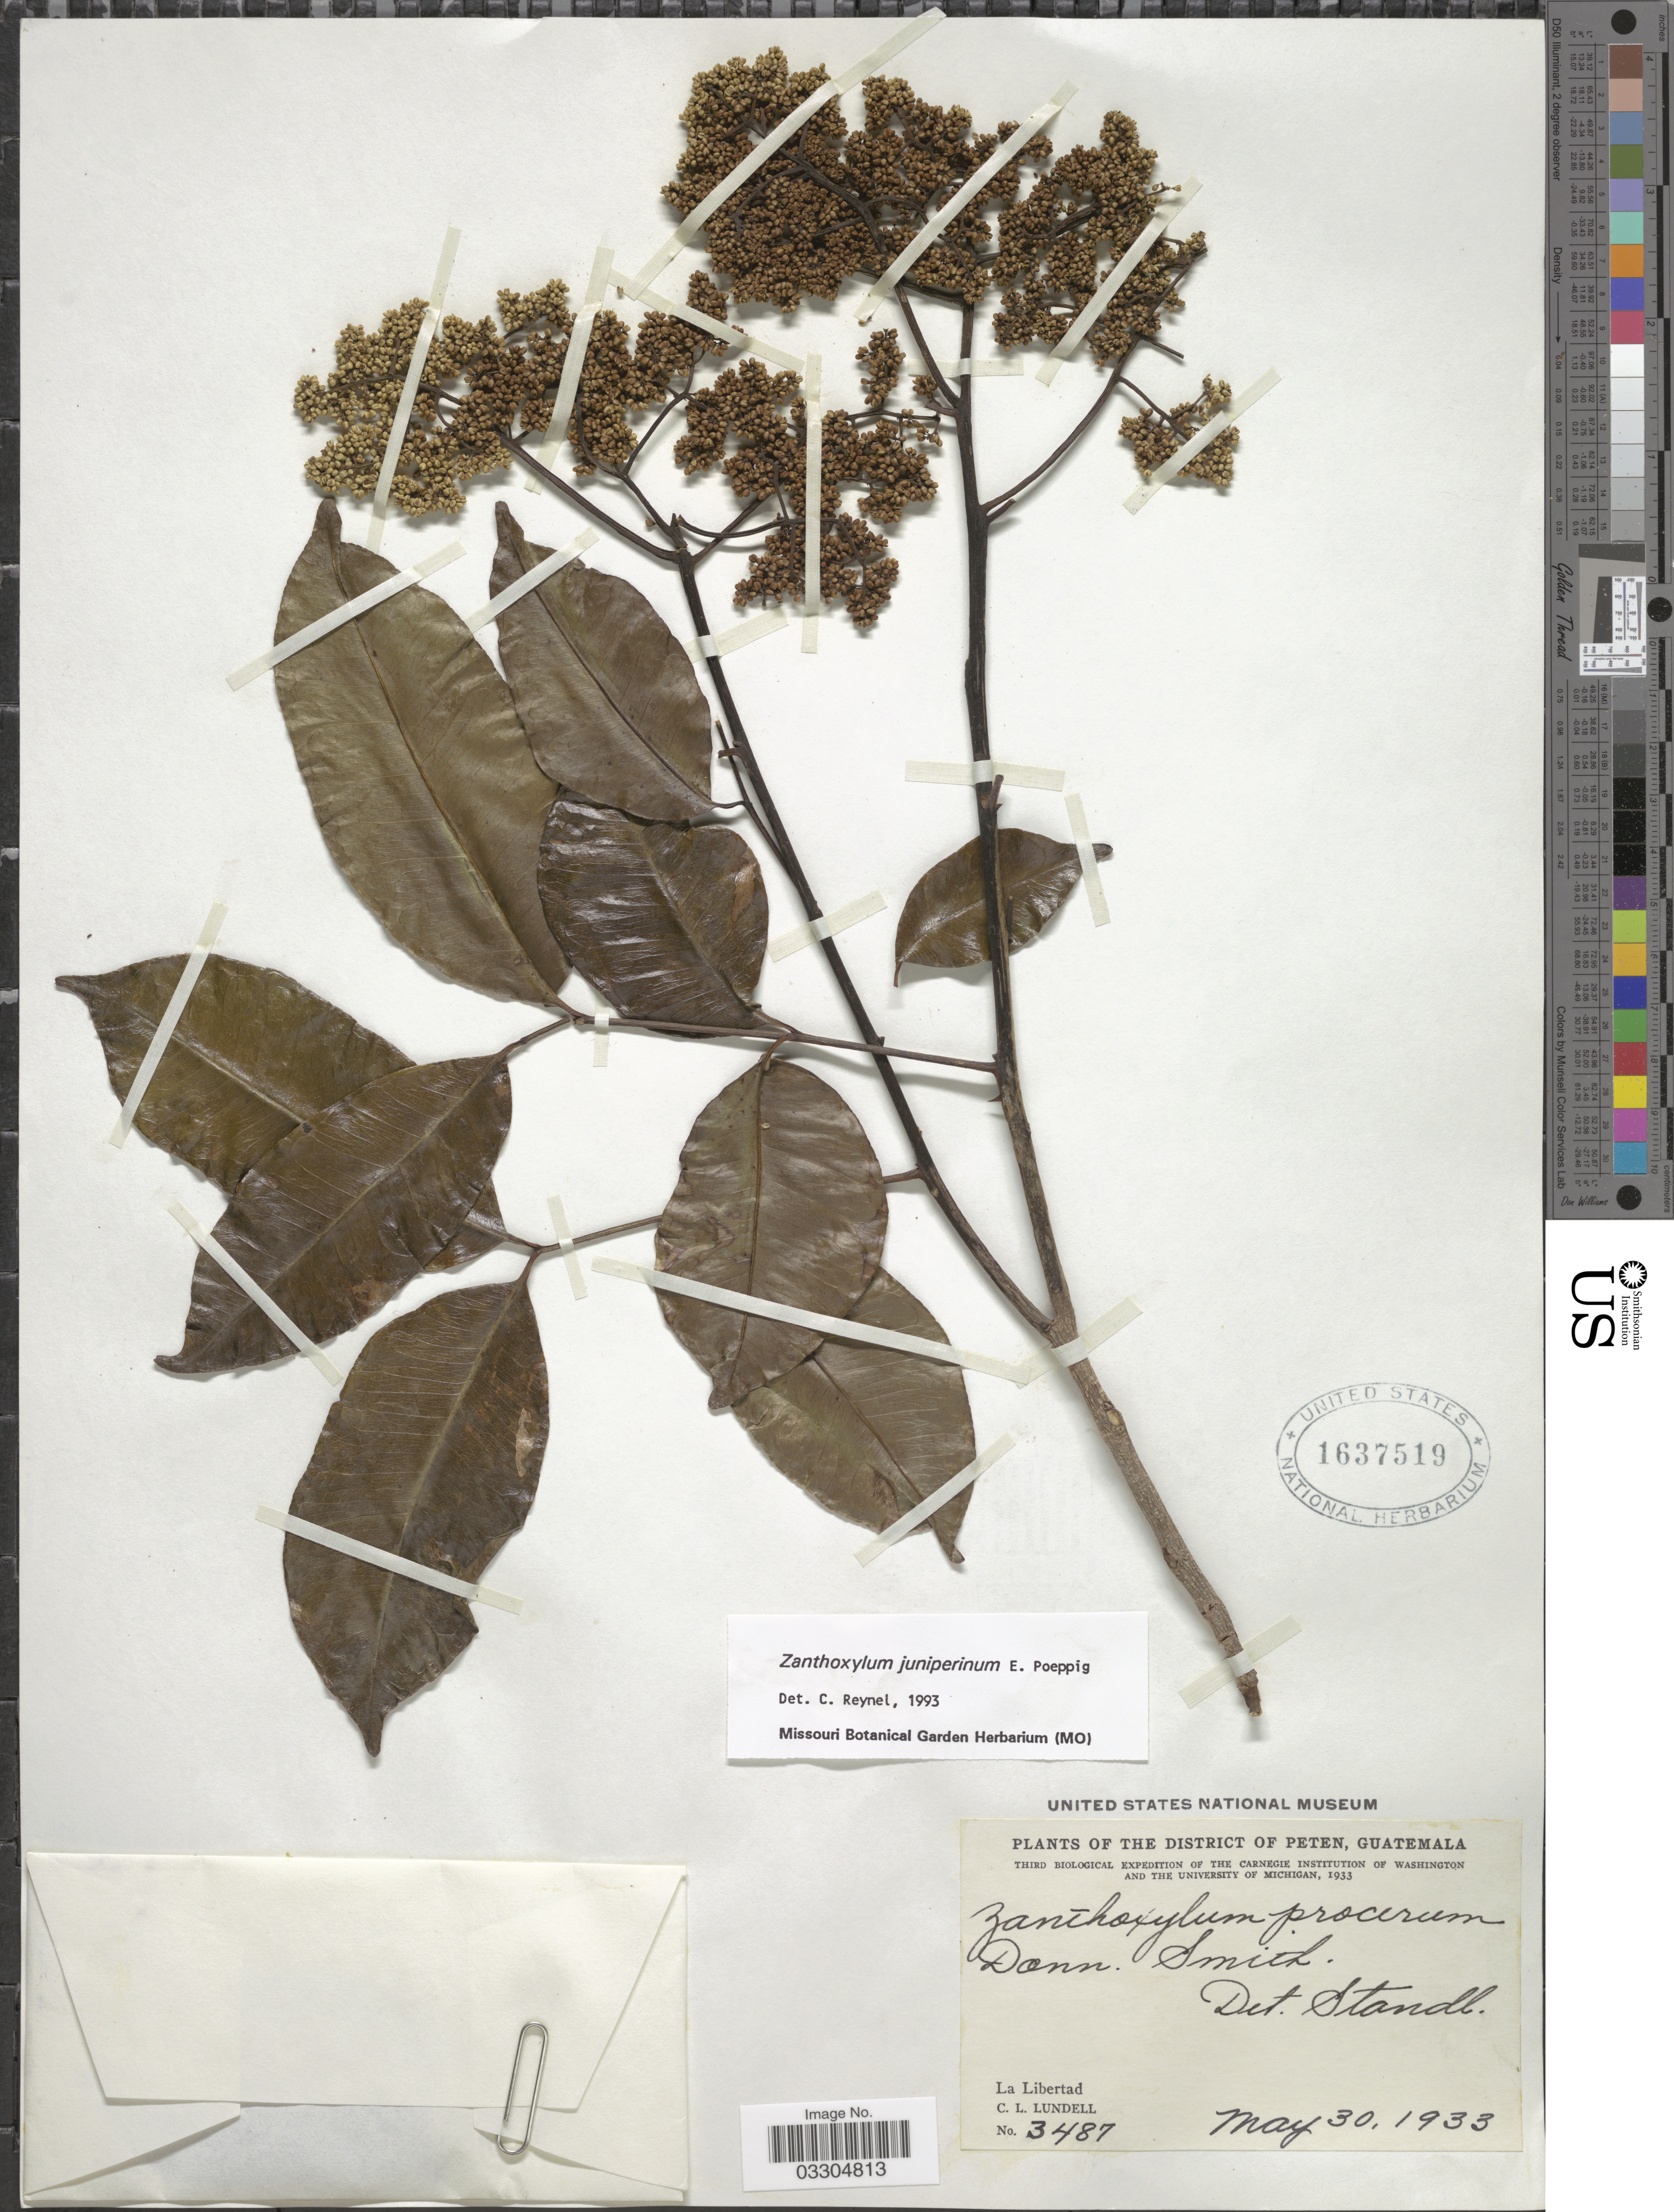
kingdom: Plantae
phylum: Tracheophyta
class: Magnoliopsida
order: Sapindales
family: Rutaceae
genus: Zanthoxylum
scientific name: Zanthoxylum procerum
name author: Donn. Sm.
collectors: C. L. Lundell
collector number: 3487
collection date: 1933-05-30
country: Guatemala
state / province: El Petén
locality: The District of Peten. La Libertad.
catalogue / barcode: US 1637519